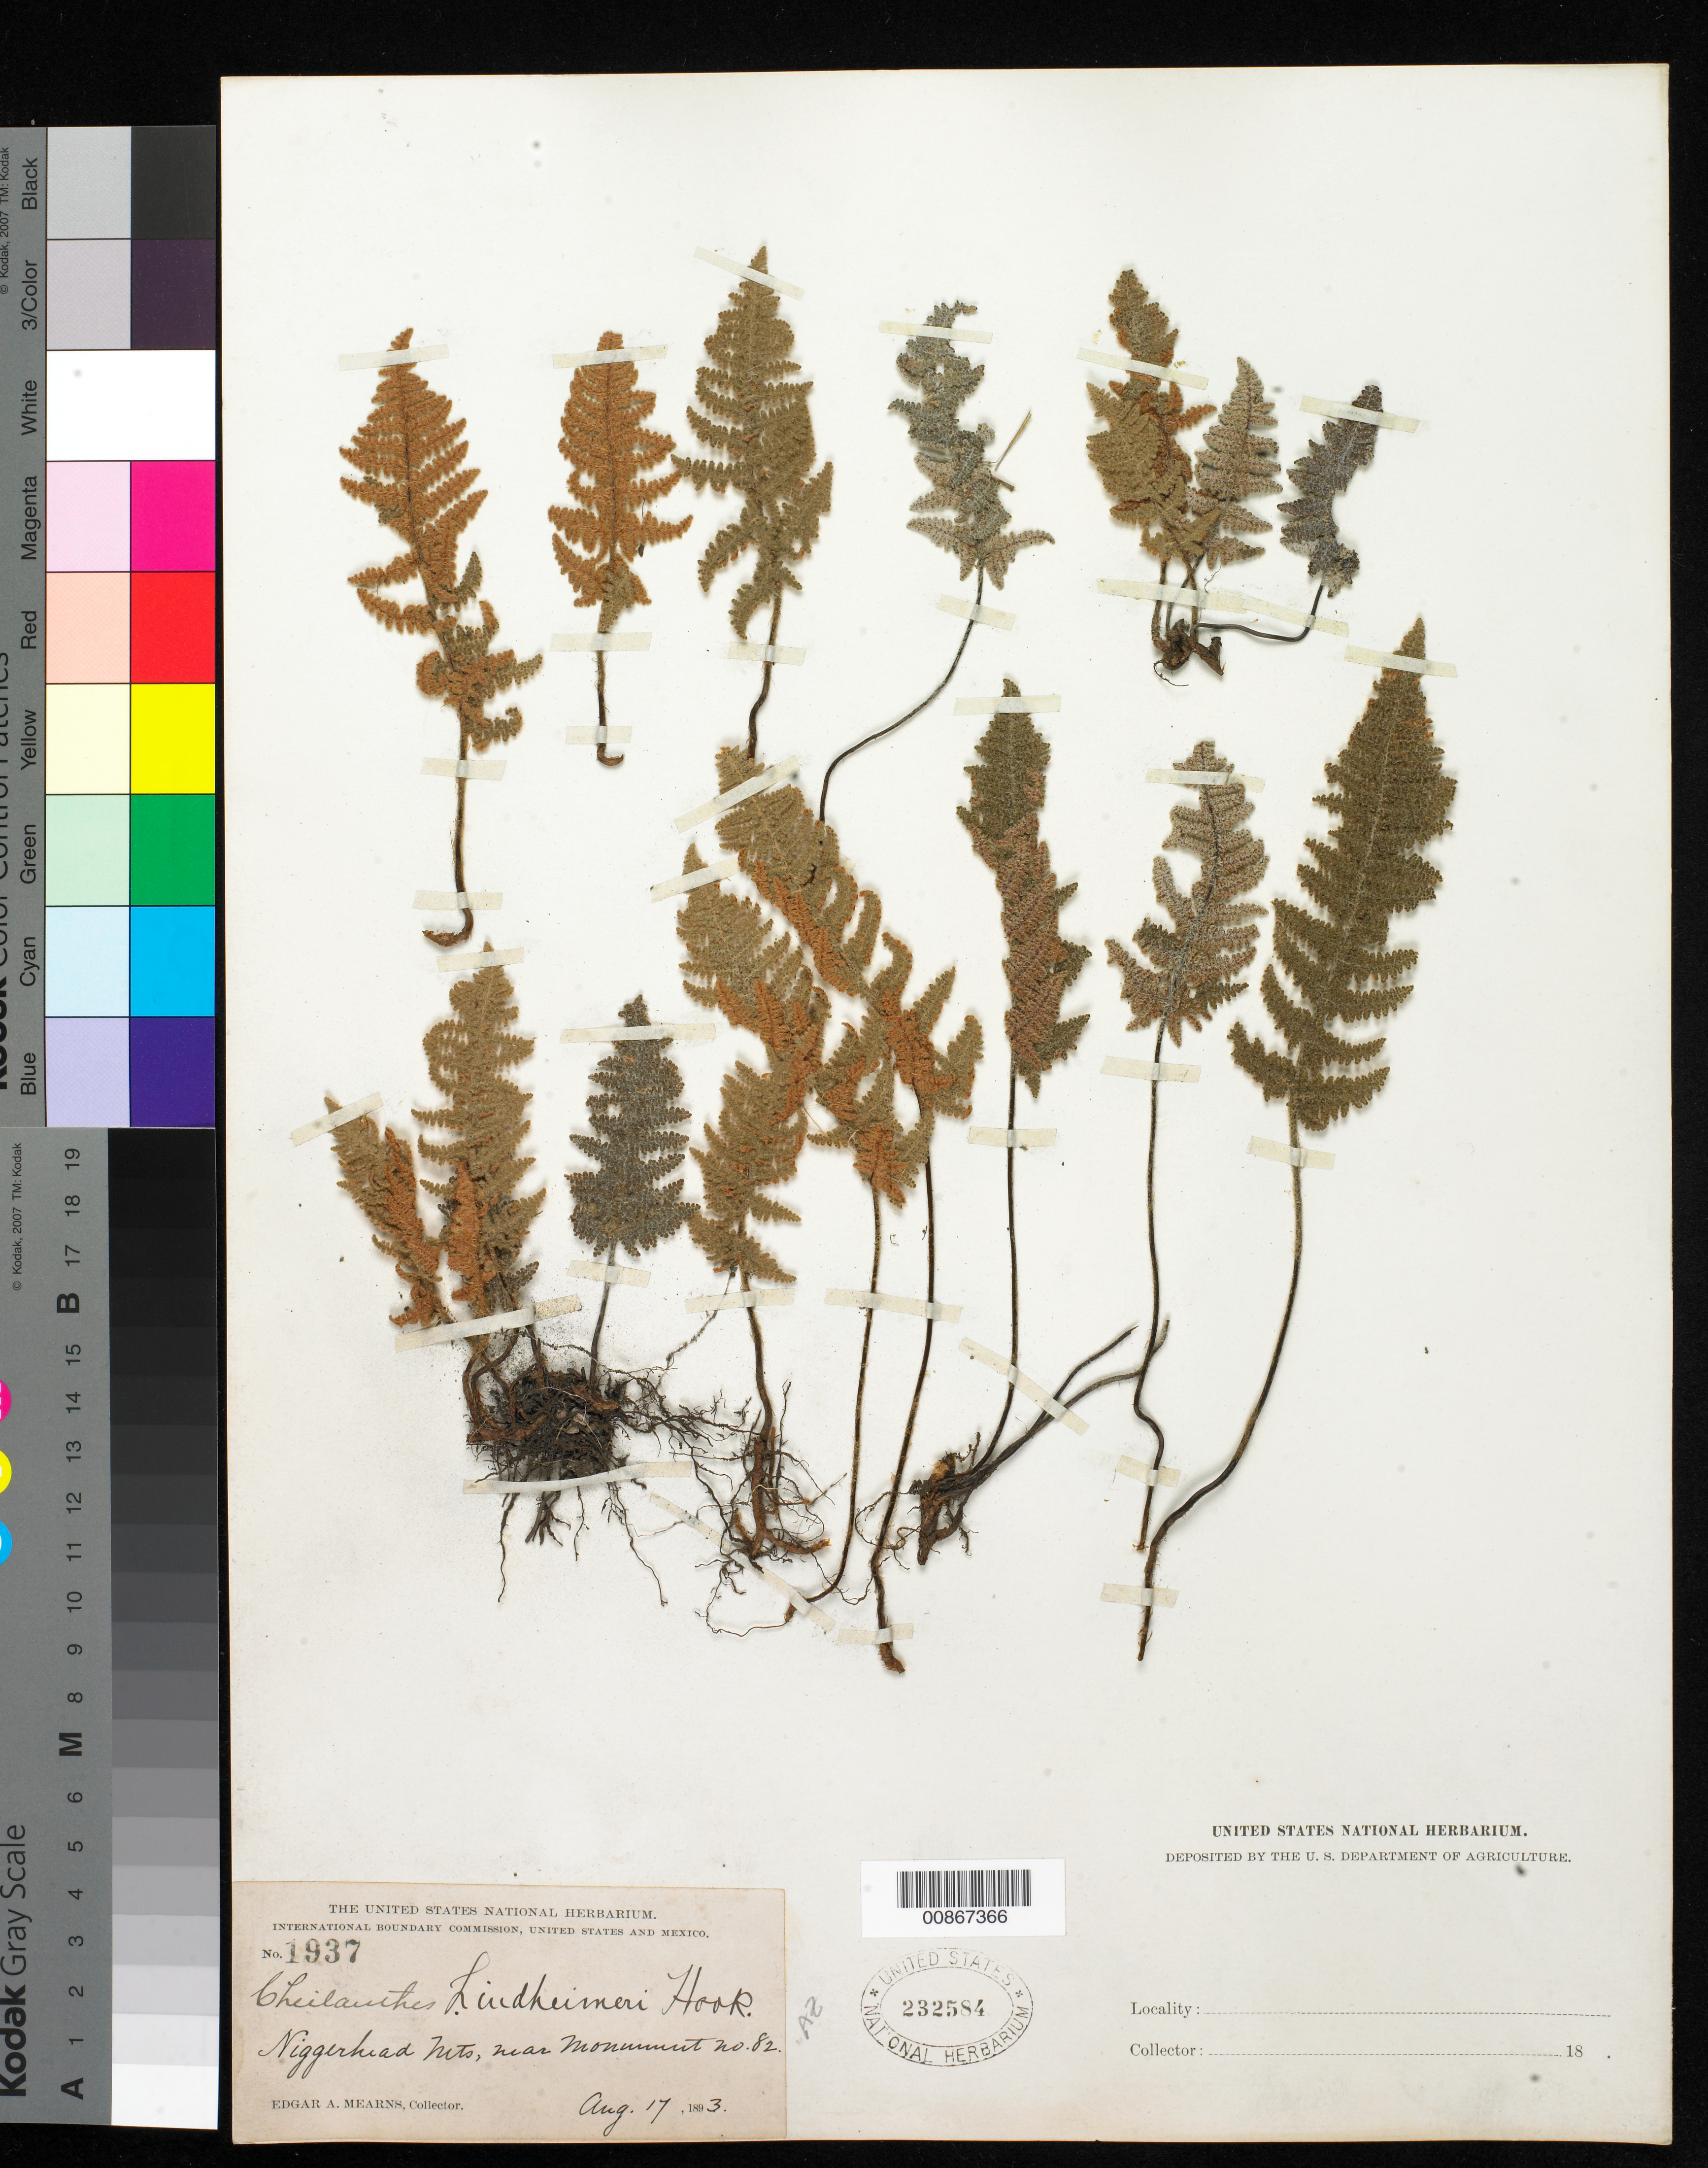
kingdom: Plantae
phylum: Tracheophyta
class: Polypodiopsida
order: Polypodiales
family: Pteridaceae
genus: Myriopteris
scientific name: Myriopteris lindheimeri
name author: (Hook.) J. Sm.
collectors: E. A. Mearns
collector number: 1937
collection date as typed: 17 Aug 1893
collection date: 1893-08-17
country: United States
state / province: Arizona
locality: Niggerhead Mts., near monument no. 82.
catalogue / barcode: US 232584